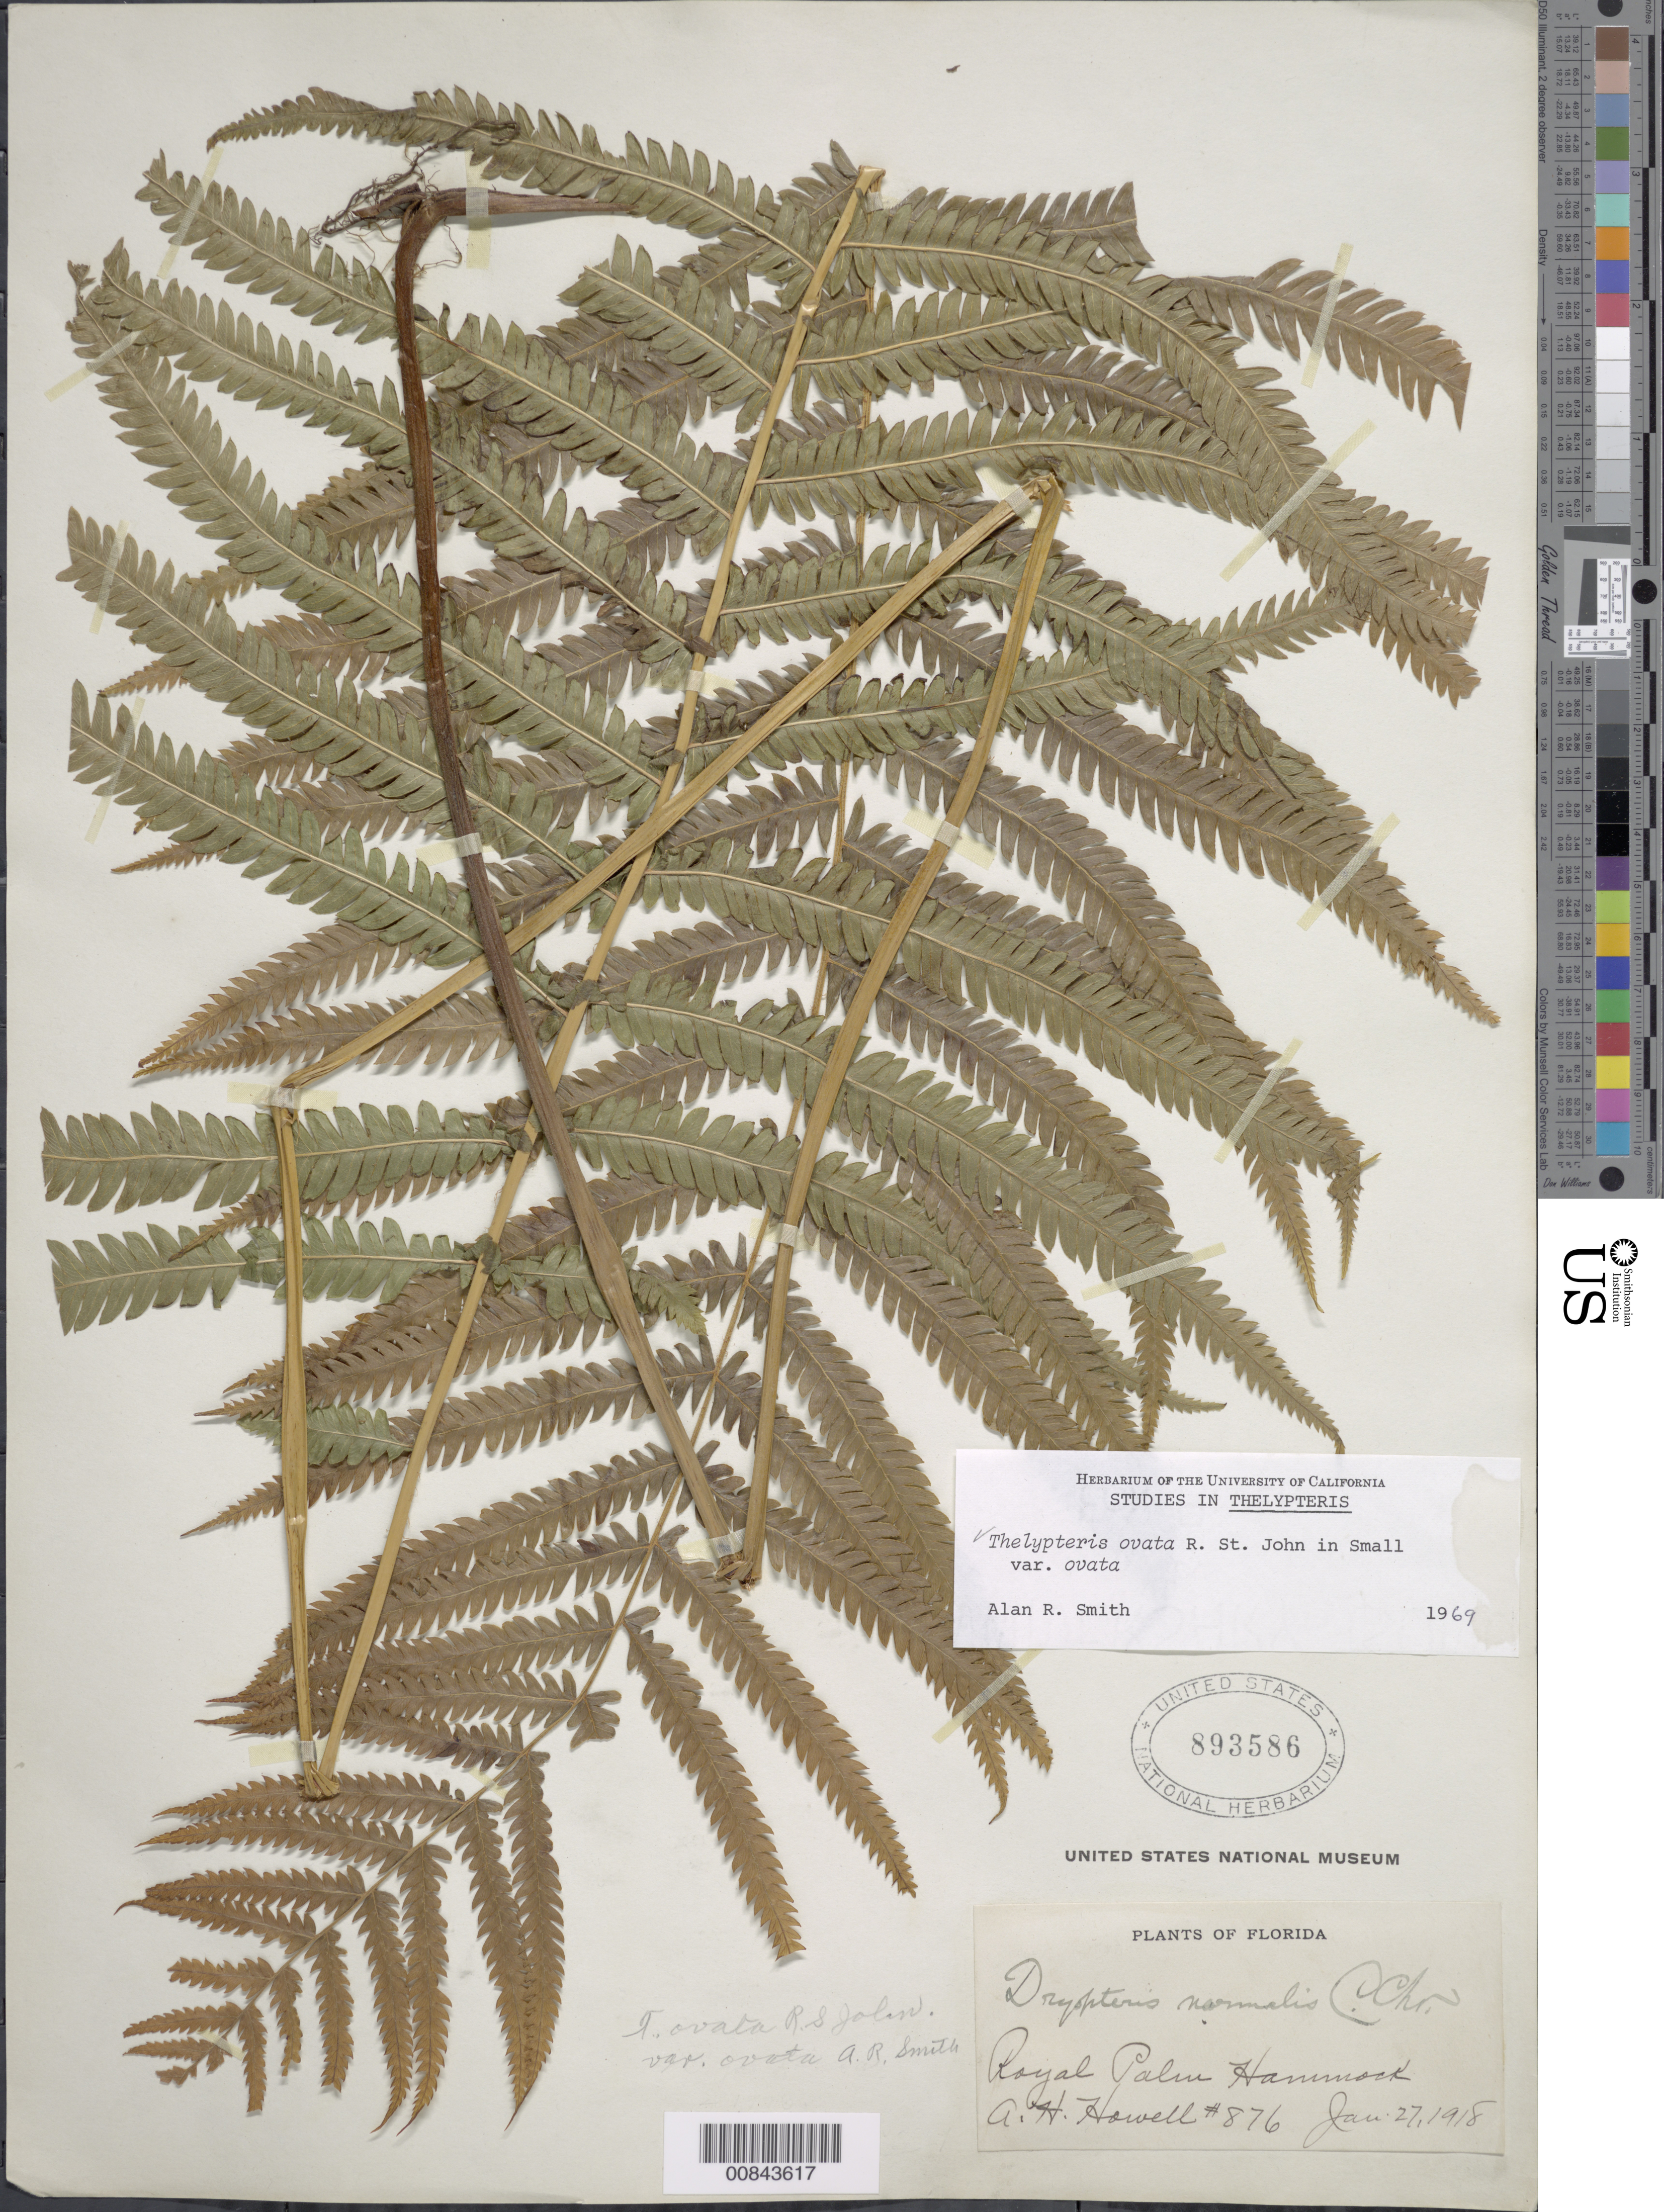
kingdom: Plantae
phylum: Tracheophyta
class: Polypodiopsida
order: Polypodiales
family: Thelypteridaceae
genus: Christella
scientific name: Christella ovata var. ovata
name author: (R.P. St. John) Á. Löve & D. Löve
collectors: A. H. Howell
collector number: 876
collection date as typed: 27 Jan 1918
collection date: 1918-01-27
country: United States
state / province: Florida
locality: Royal palm hammock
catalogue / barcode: US 893586